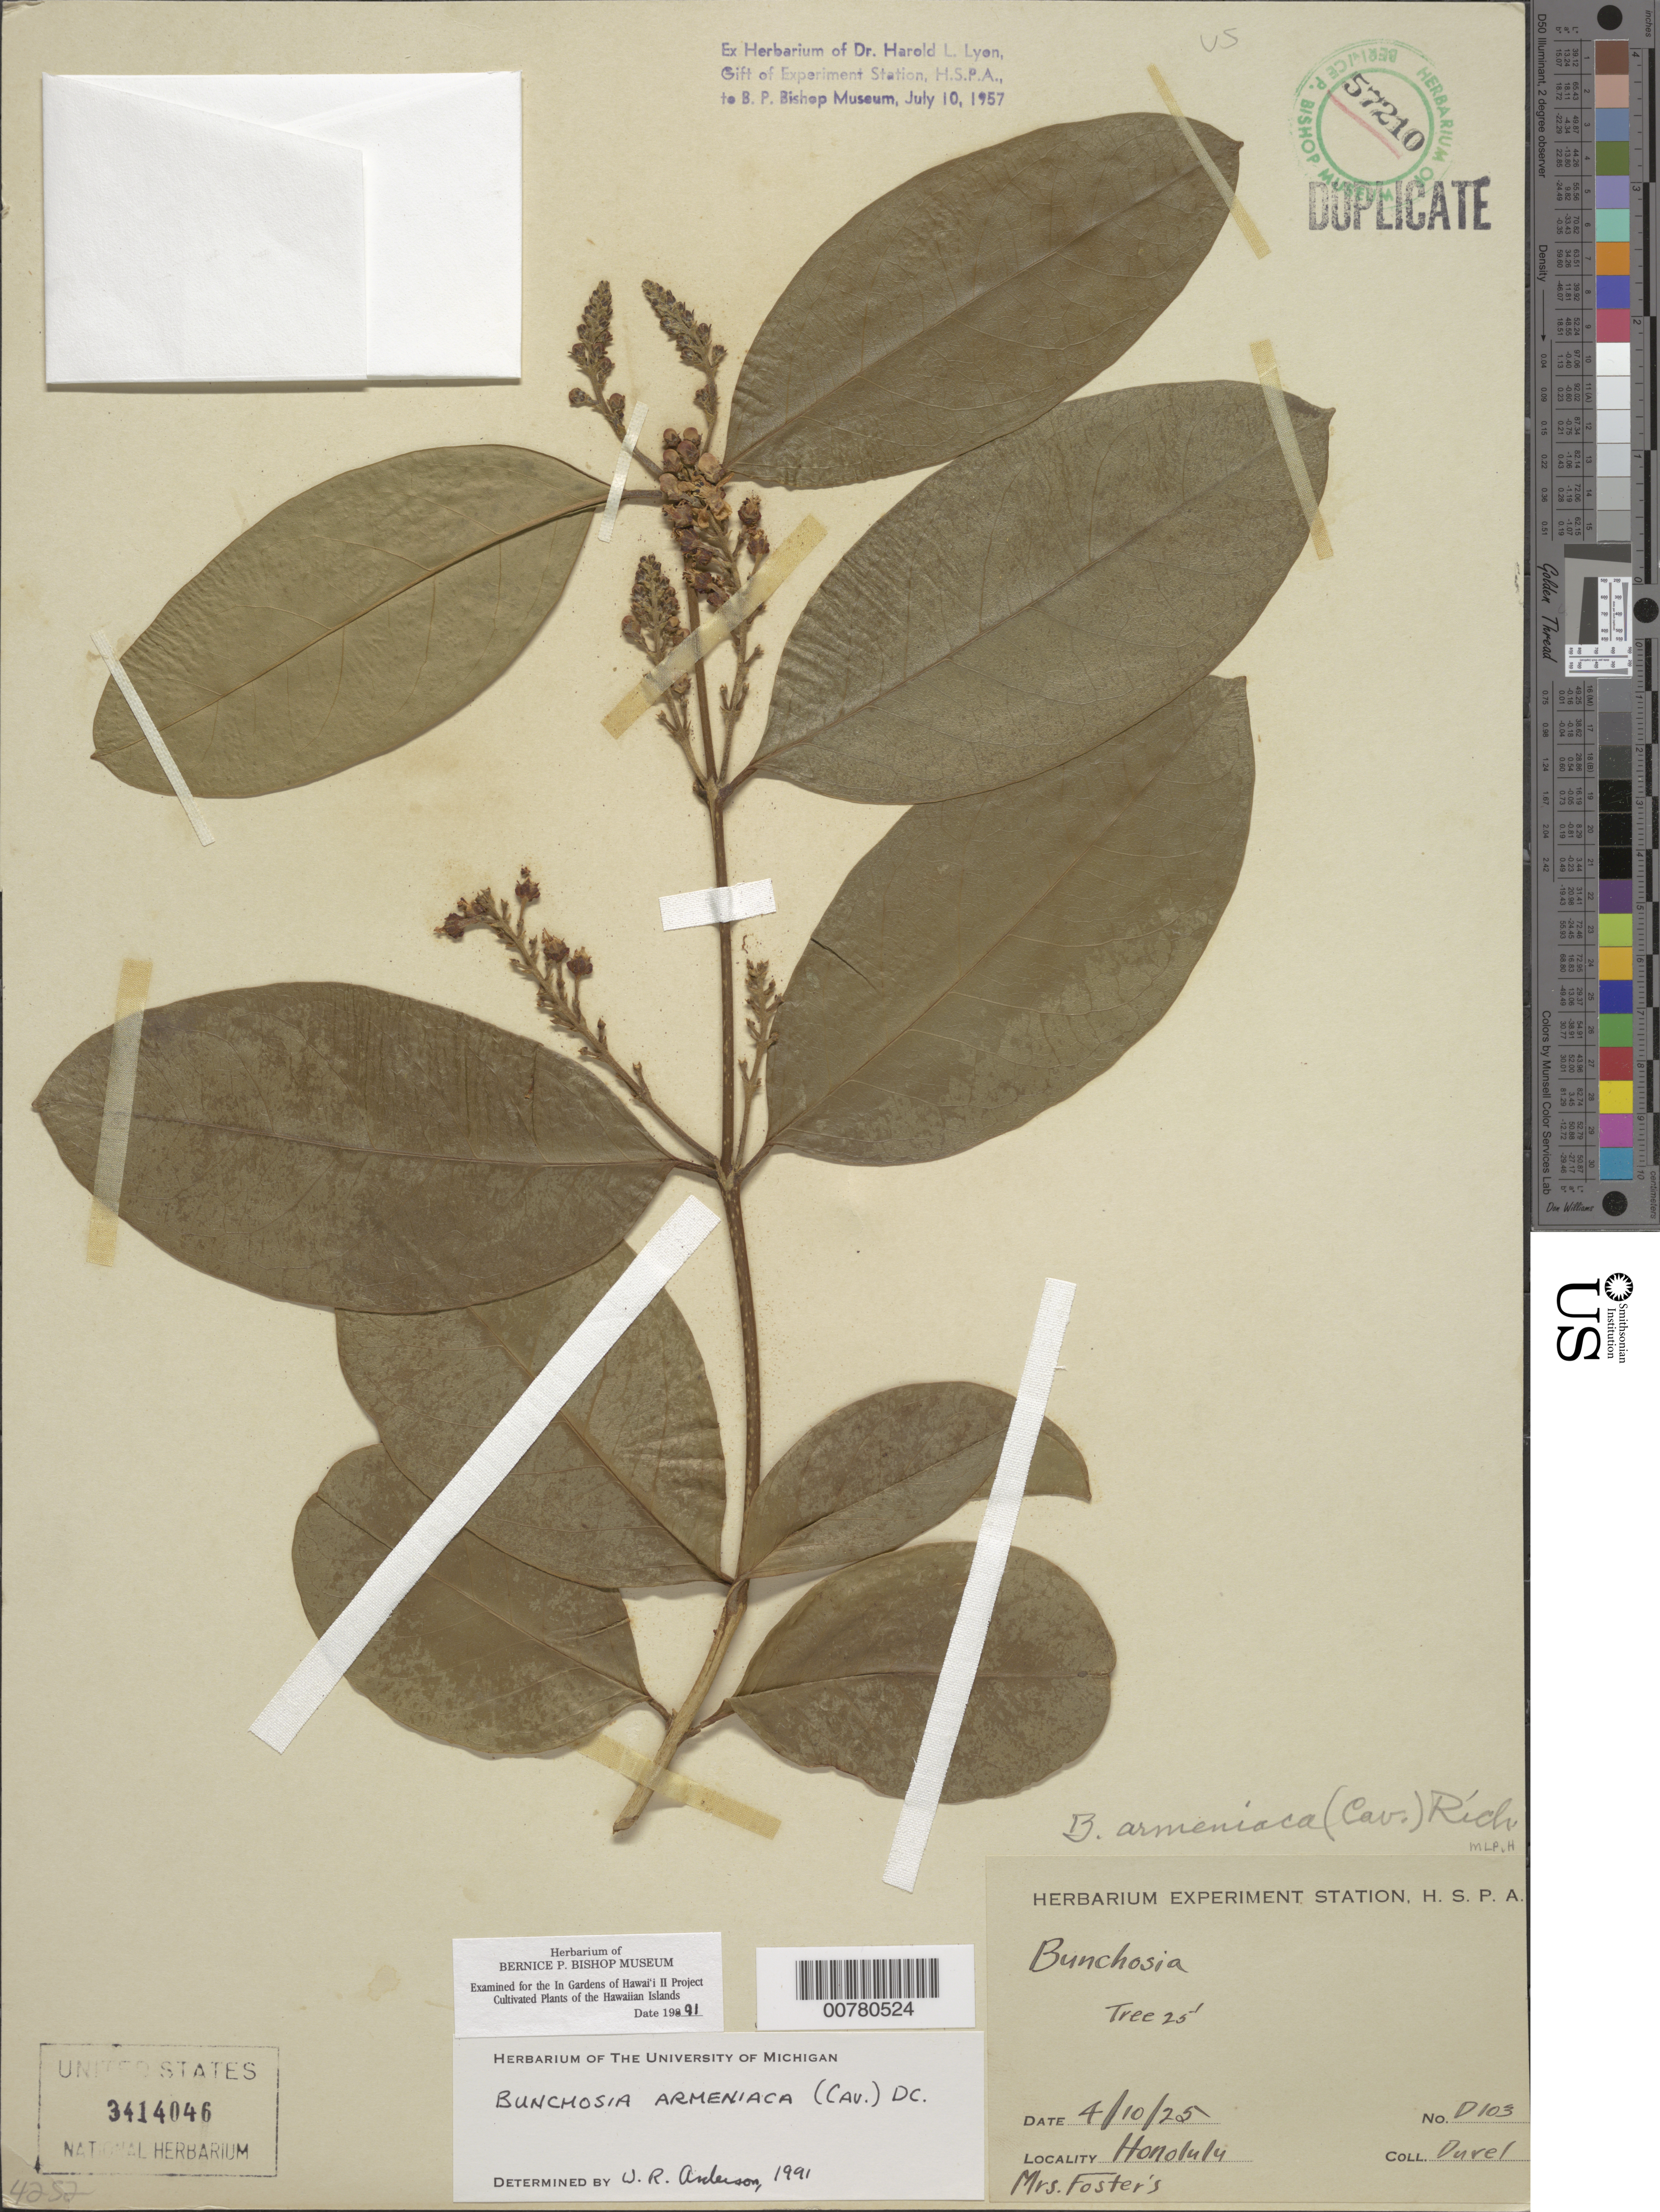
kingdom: Plantae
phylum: Tracheophyta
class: Magnoliopsida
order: Malpighiales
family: Malpighiaceae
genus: Bunchosia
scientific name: Bunchosia armeniaca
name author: (Cav.) DC.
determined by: Anderson, W. R., (MICH), University of Michigan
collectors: Duvel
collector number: D103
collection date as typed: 10 Apr 1925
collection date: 1925-04-10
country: United States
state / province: Hawaii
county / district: Honolulu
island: Oahu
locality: Honolulu, Mrs. Foster's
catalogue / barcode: US 3414046